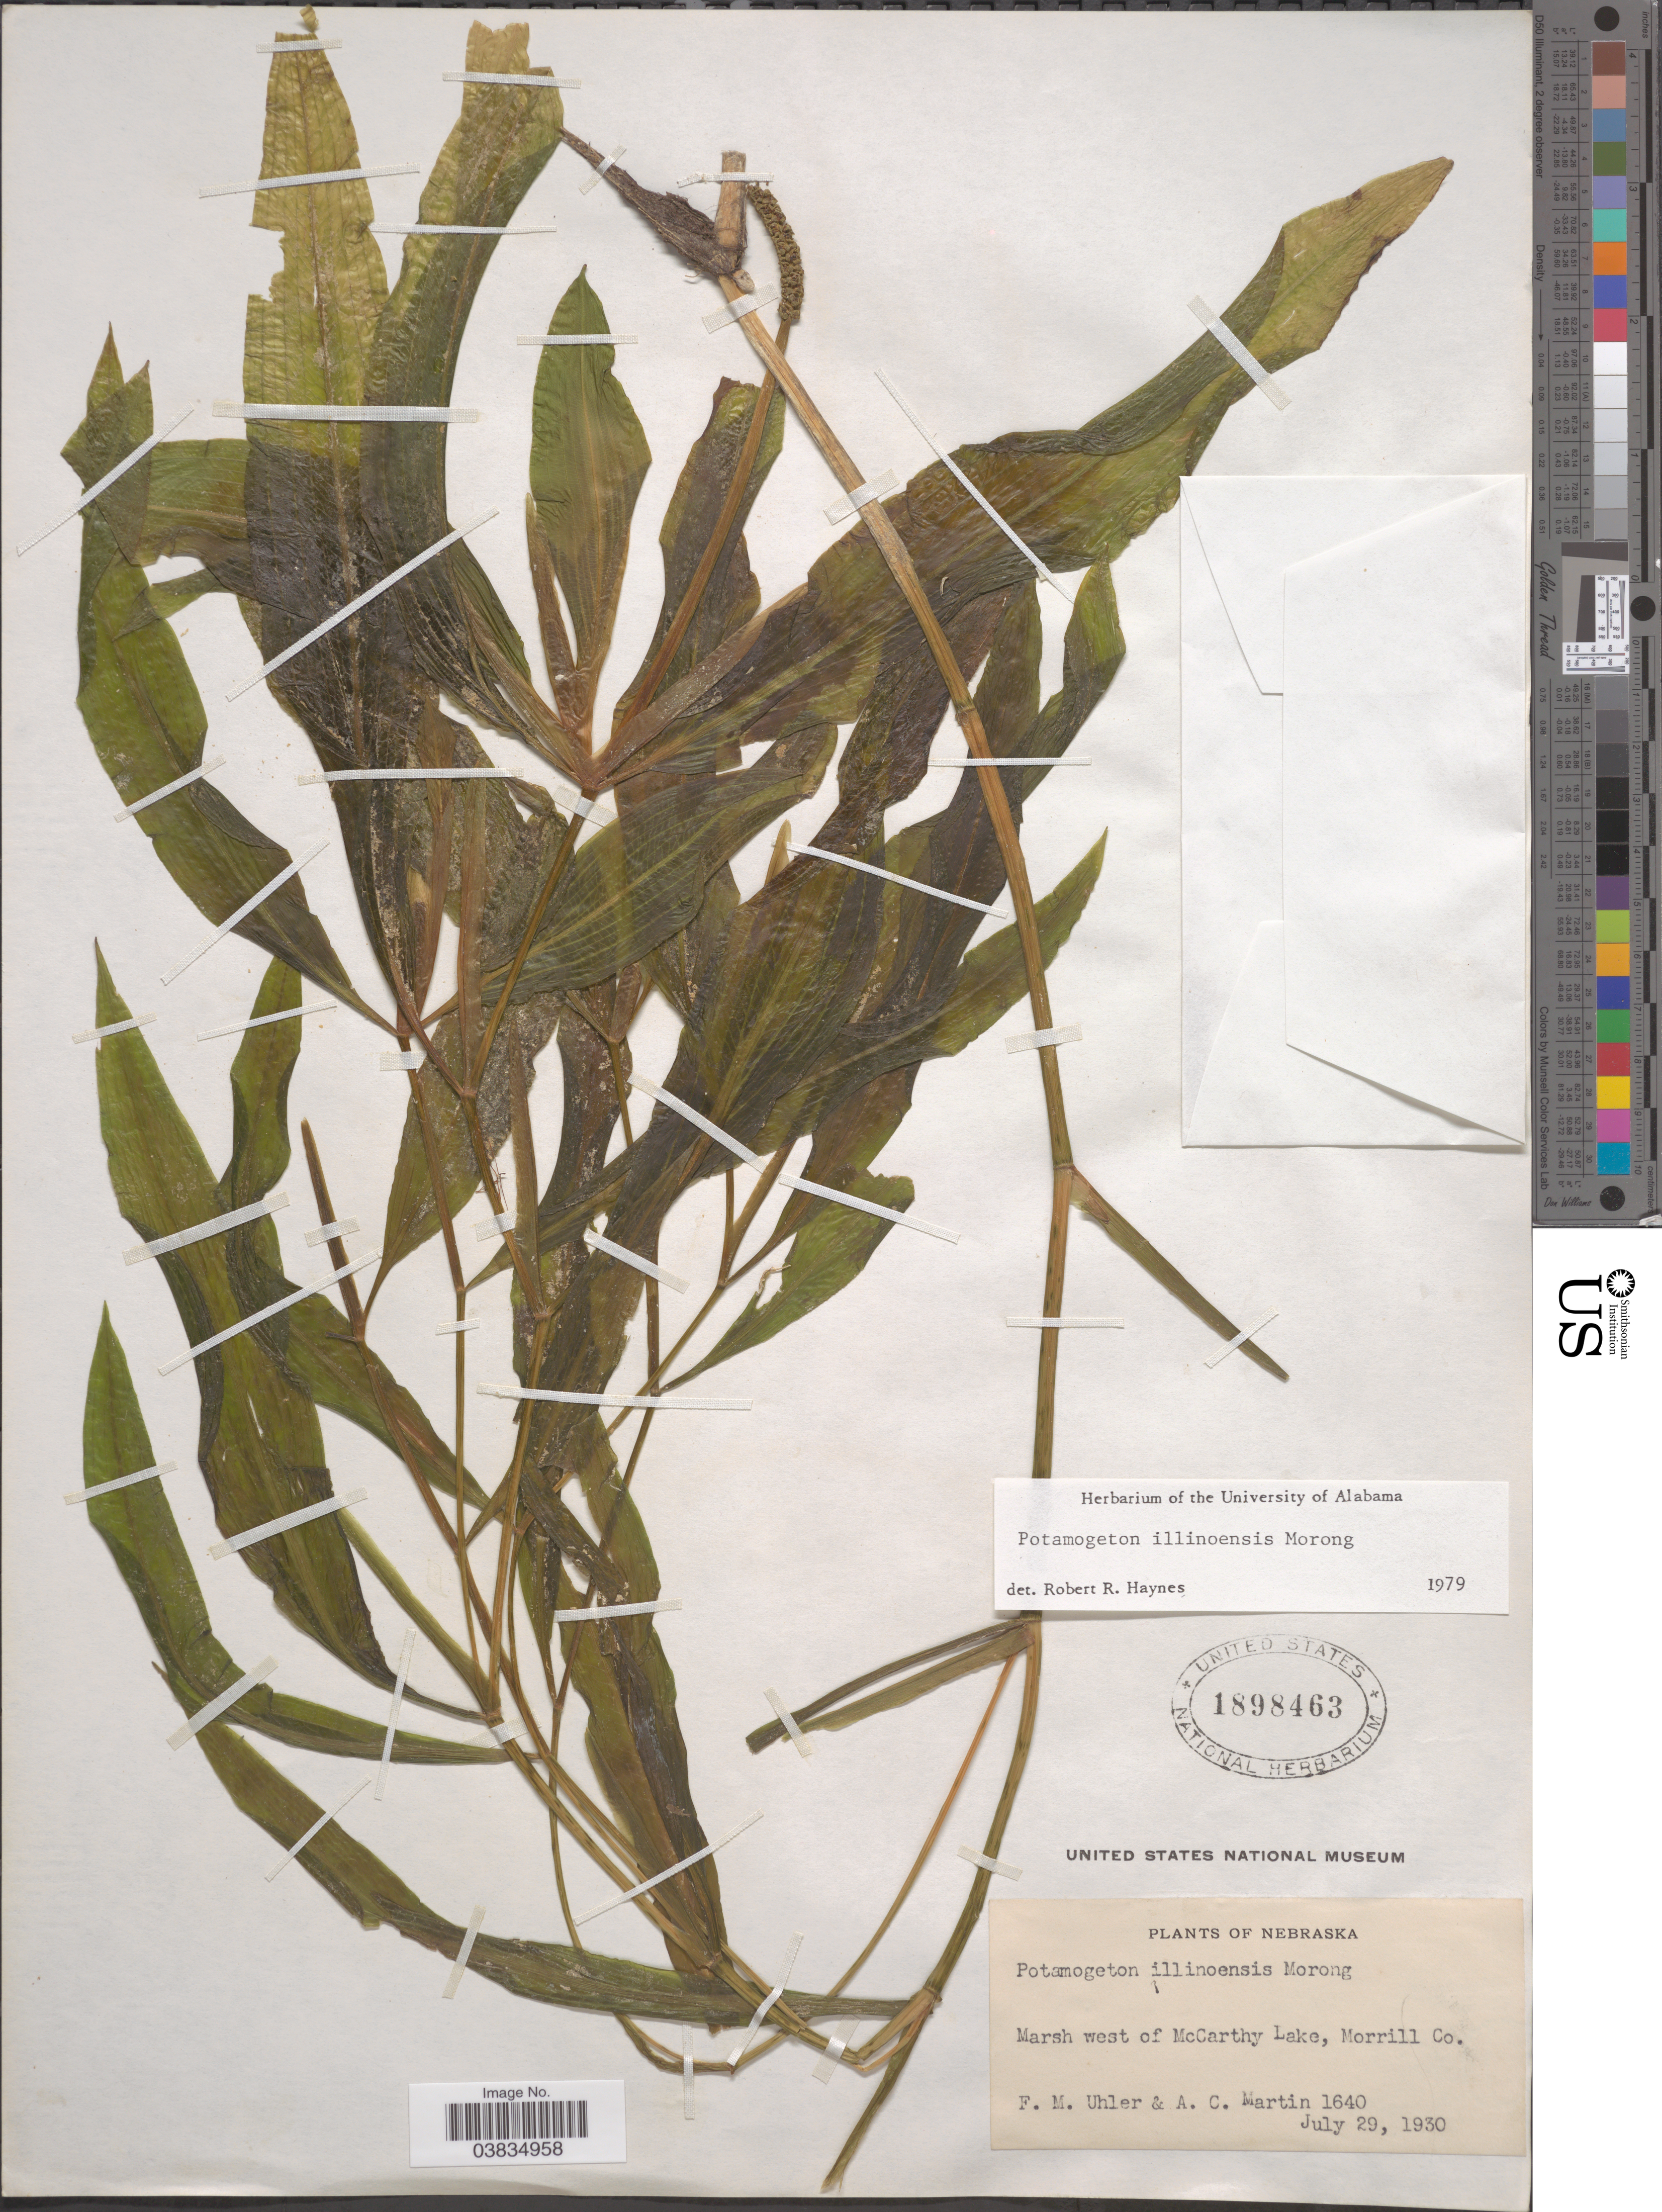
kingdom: Plantae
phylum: Tracheophyta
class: Liliopsida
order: Alismatales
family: Potamogetonaceae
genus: Potamogeton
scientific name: Potamogeton illinoensis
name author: Morong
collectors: F. M. Uhler & A. C. Martin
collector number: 1640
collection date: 1930-07-29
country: United States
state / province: Nebraska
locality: Marsh west of McCarthy Lake, Morrill Co.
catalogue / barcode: US 1898463